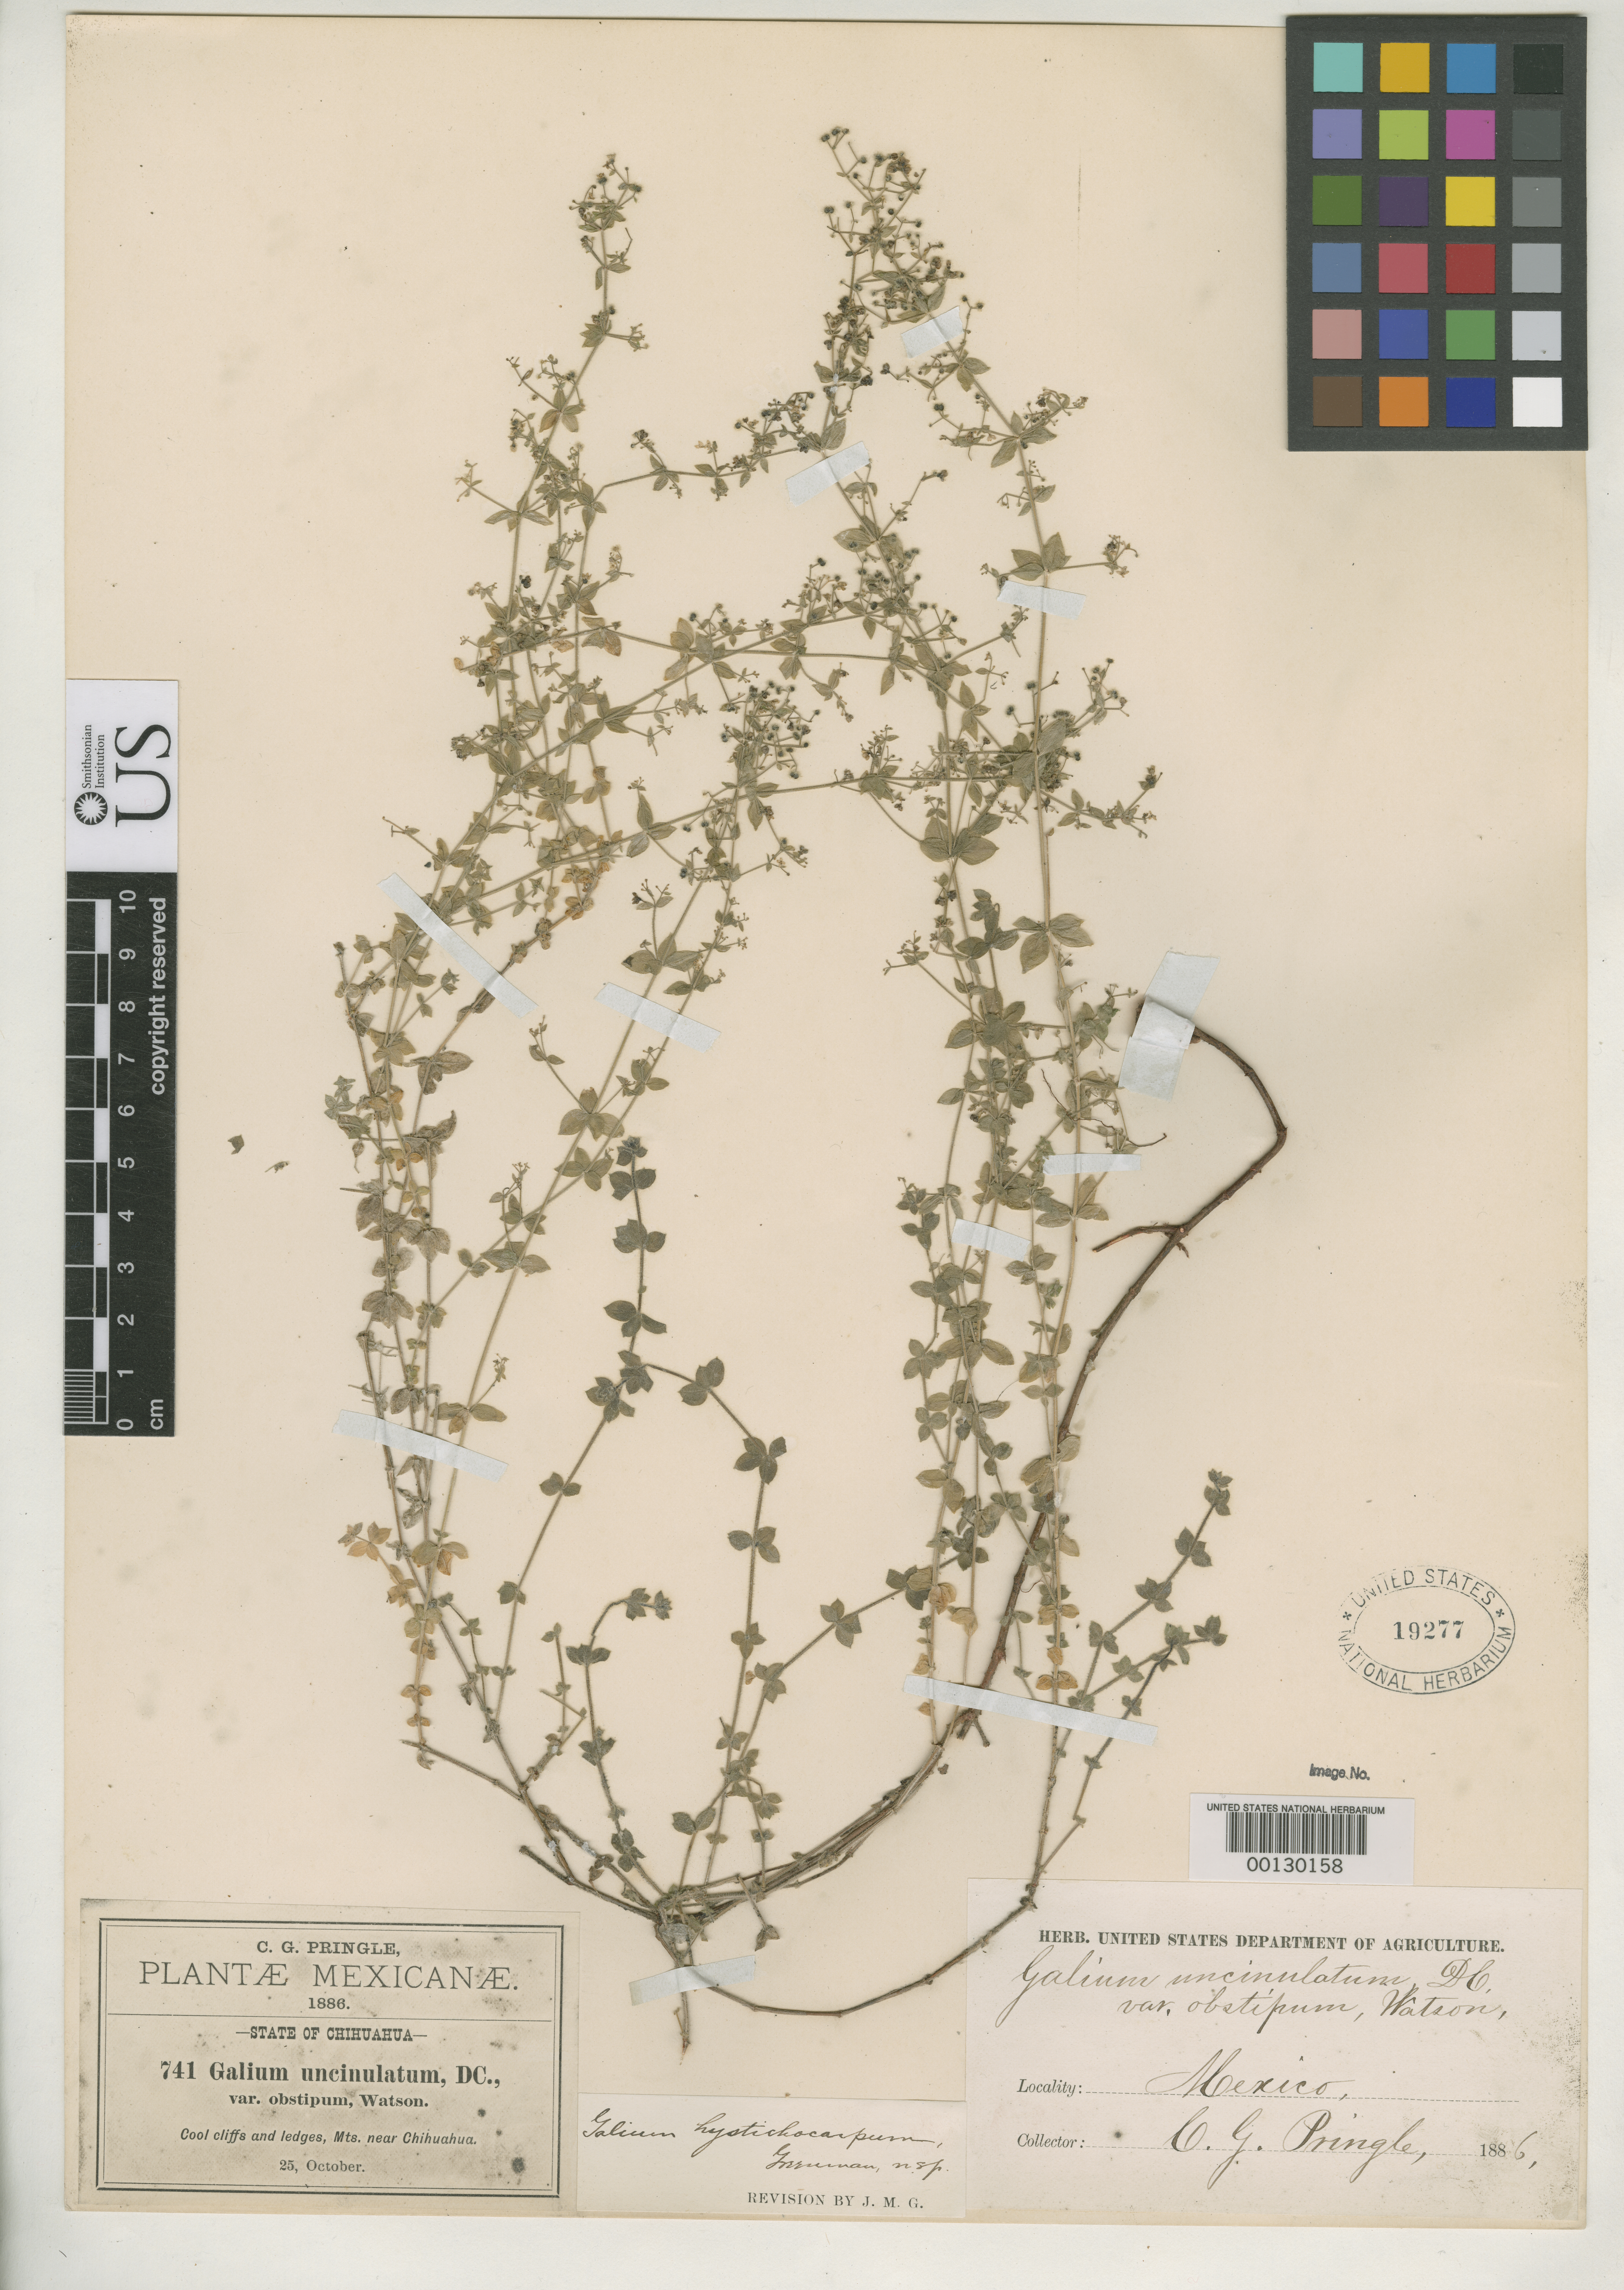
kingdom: Plantae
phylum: Tracheophyta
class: Magnoliopsida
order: Gentianales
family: Rubiaceae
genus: Galium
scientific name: Galium hystricocarpum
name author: Greenm.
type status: Isotype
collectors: C. G. Pringle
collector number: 741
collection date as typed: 25 Oct 1886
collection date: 1886-10-25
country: Mexico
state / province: Chihuahua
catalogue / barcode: US 19277